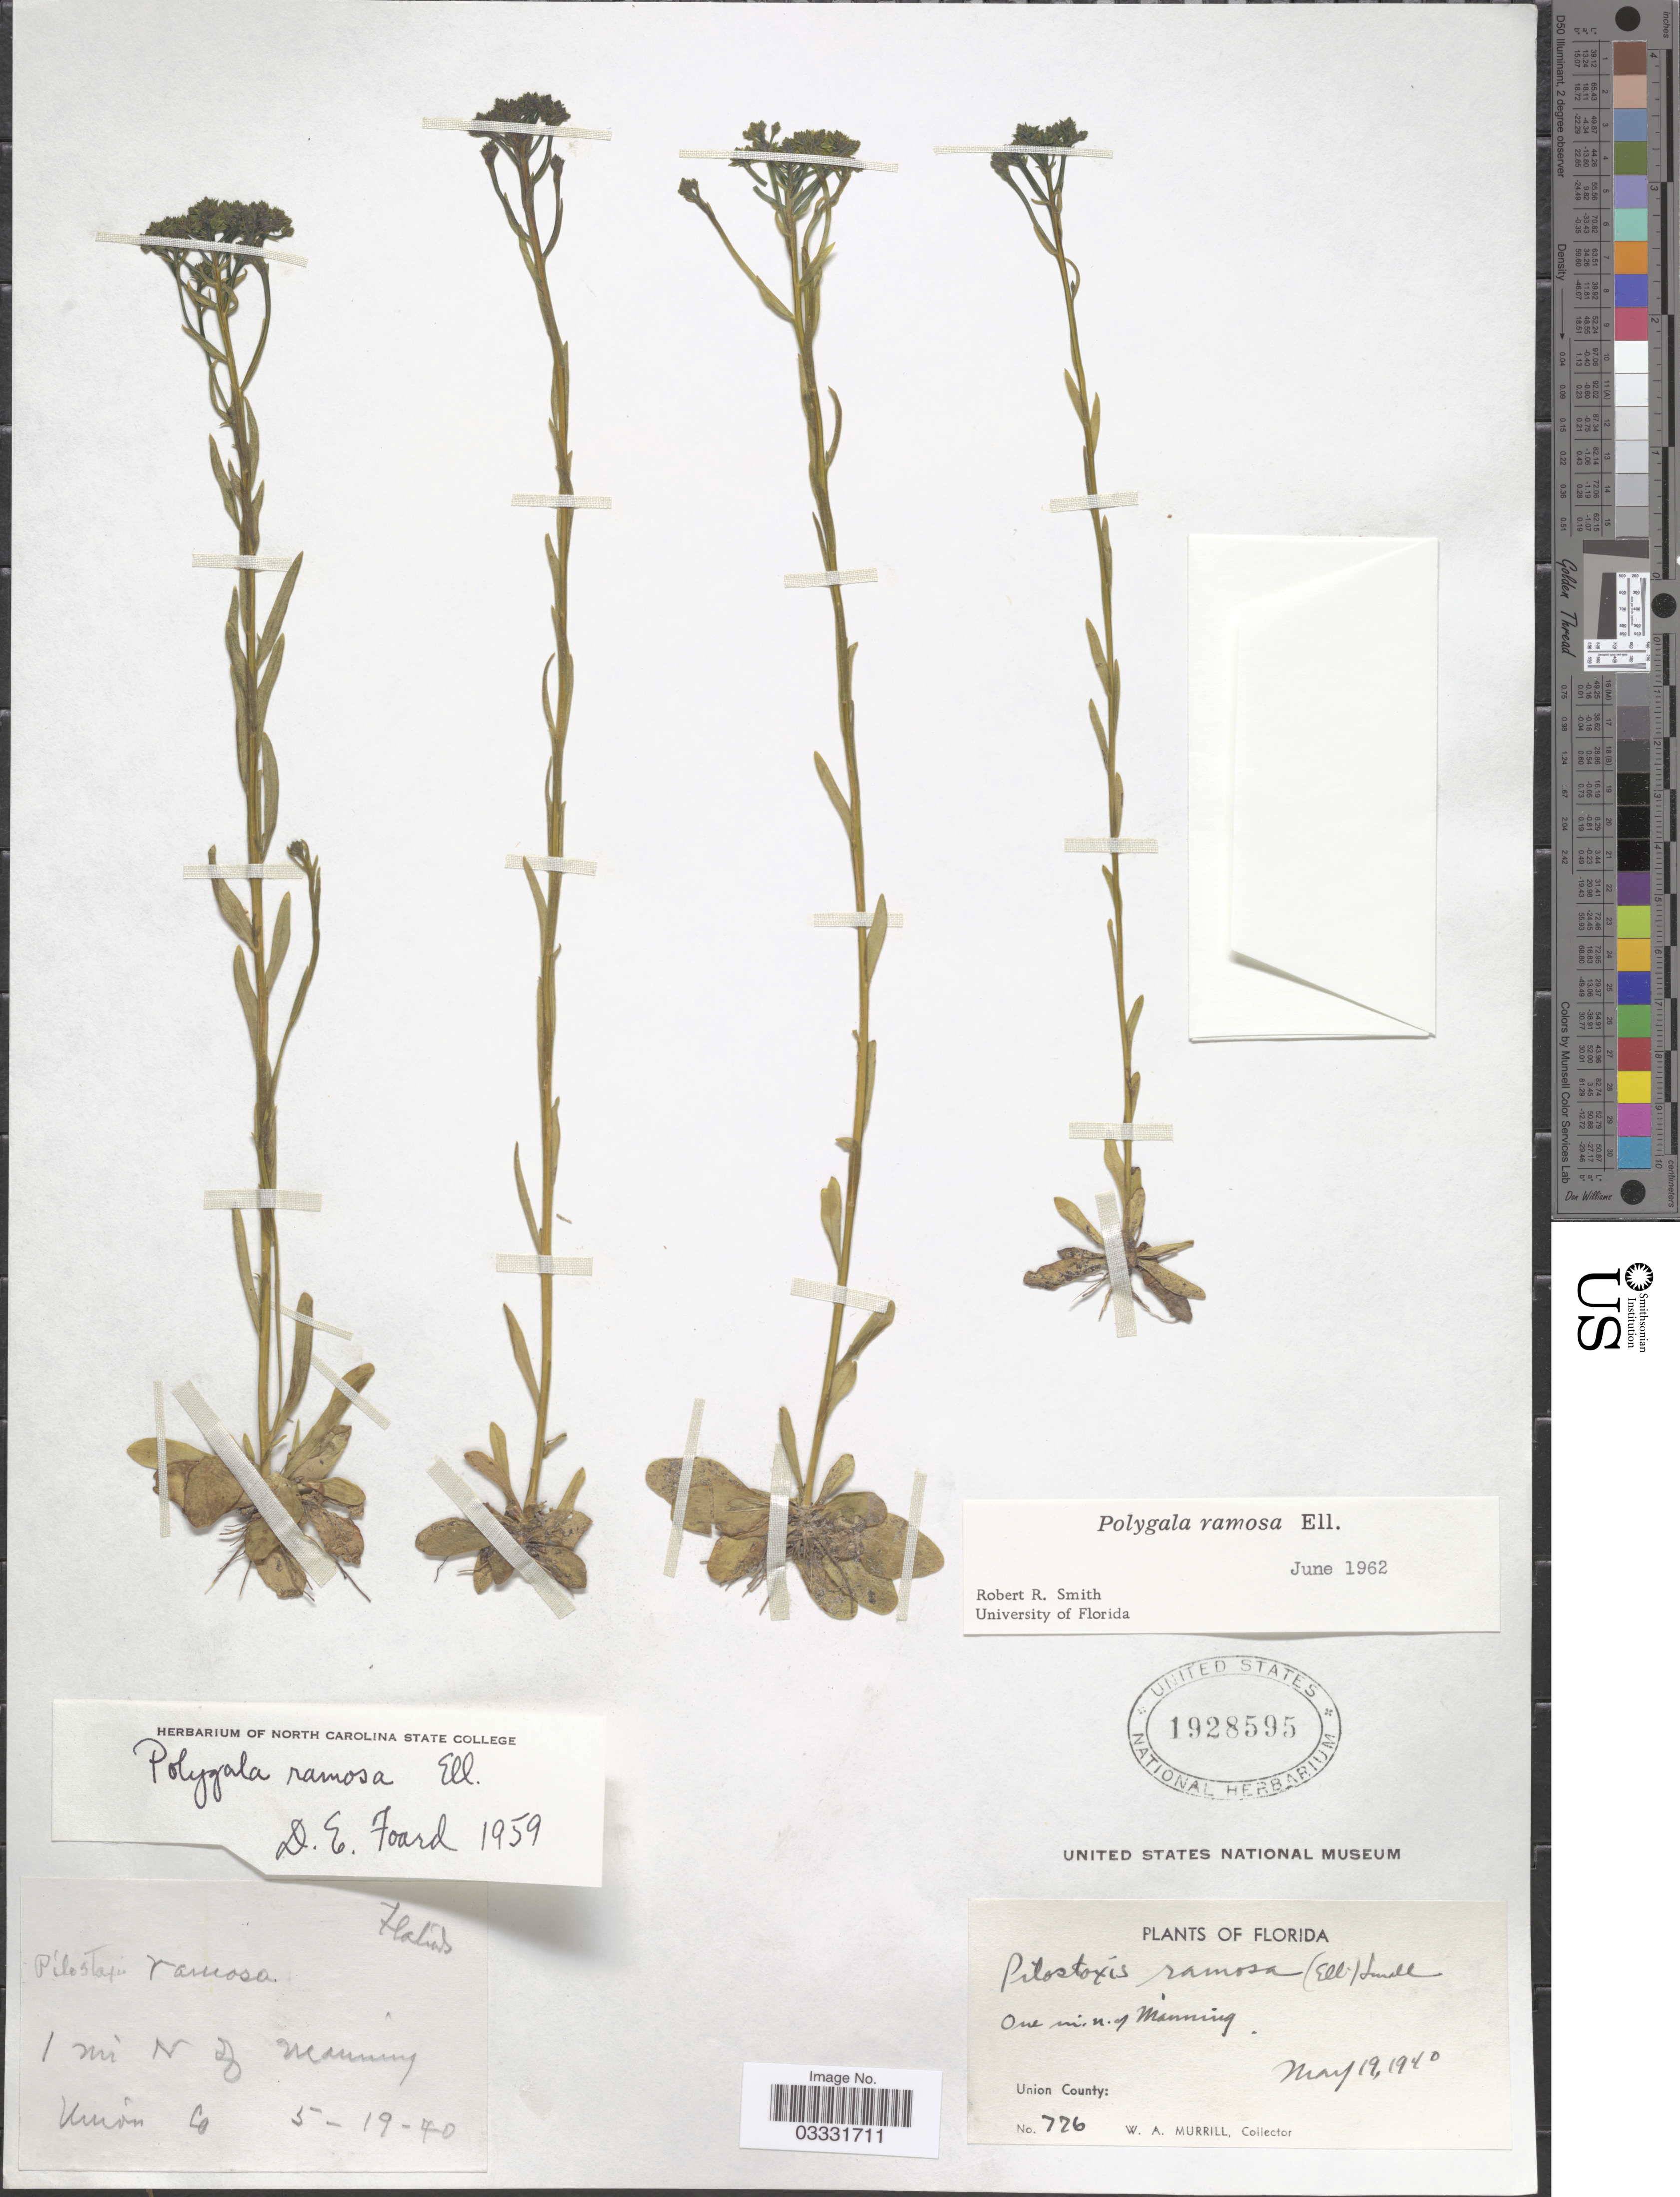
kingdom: Plantae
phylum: Tracheophyta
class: Magnoliopsida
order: Fabales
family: Polygalaceae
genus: Polygala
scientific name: Polygala ramosa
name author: Elliott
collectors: W. A. Murrill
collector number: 776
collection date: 1940-05-19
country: United States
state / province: Florida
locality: One mi. n. of Manning. Union County.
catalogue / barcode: US 1928595